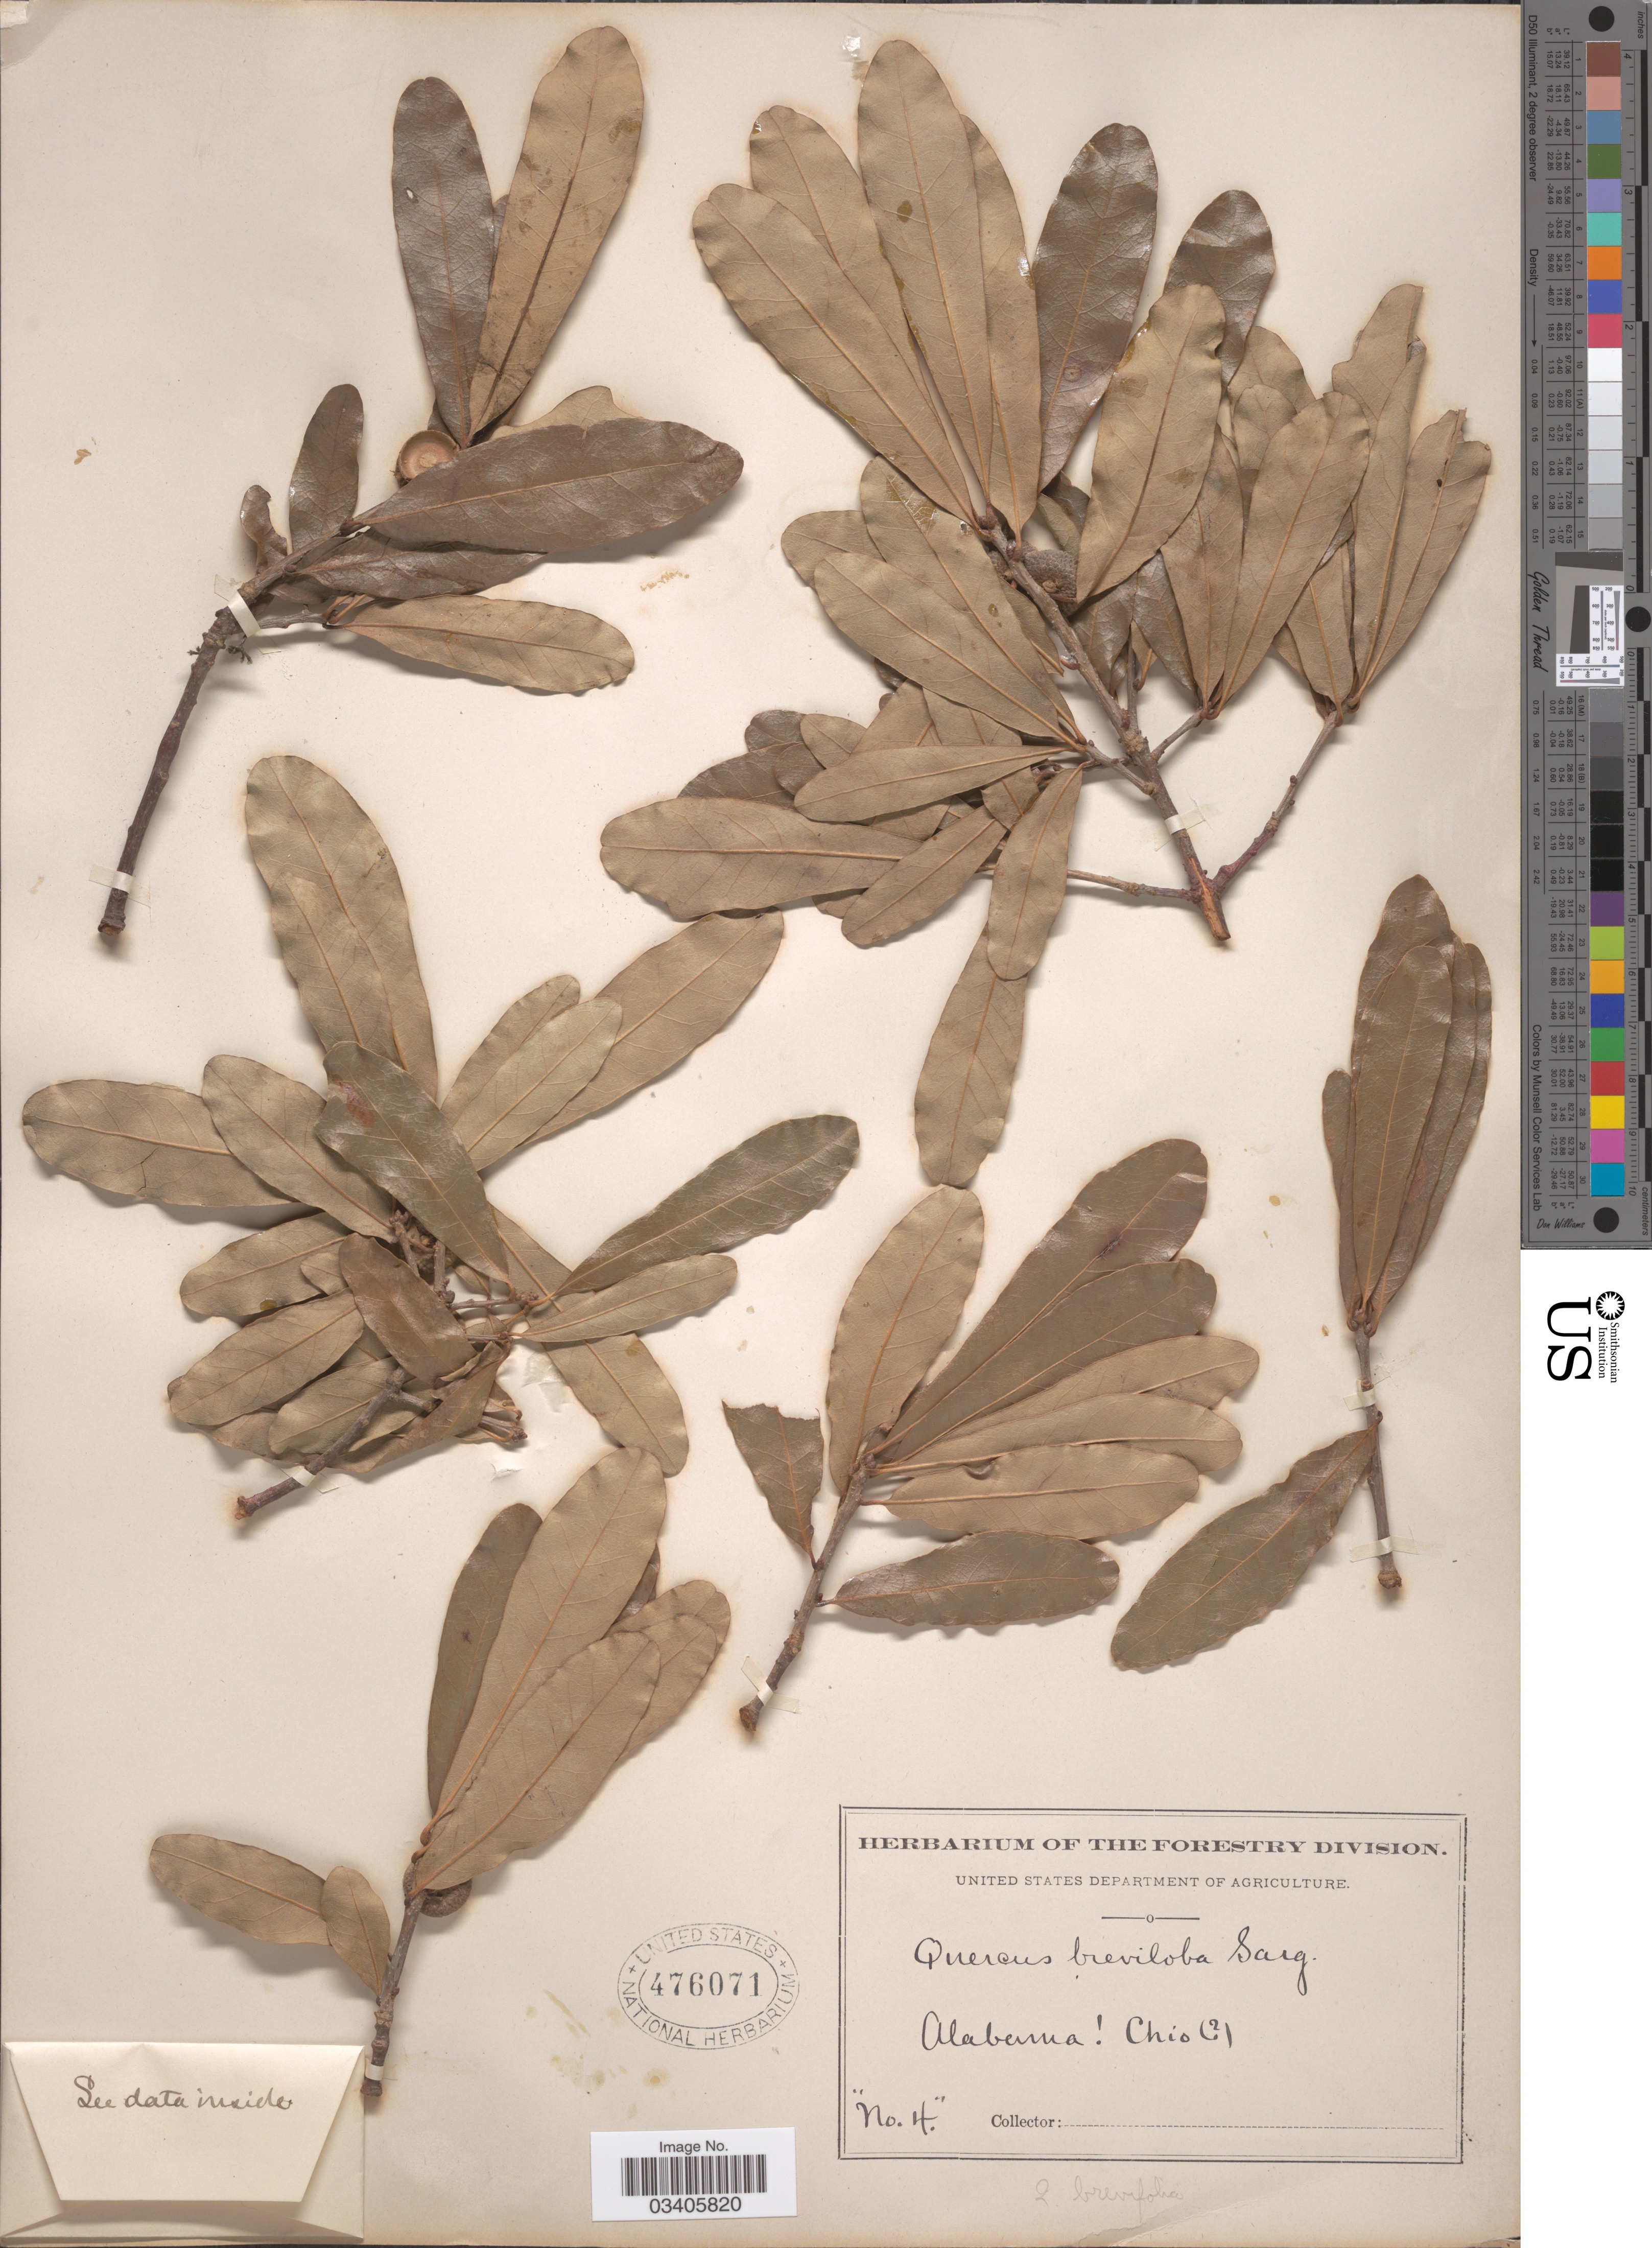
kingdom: Plantae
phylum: Tracheophyta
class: Magnoliopsida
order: Fagales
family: Fagaceae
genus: Quercus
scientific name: Quercus incana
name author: W. Bartram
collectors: ex herb. U. S. Department of Agriculture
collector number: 4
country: United States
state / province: Alabama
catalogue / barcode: US 476071